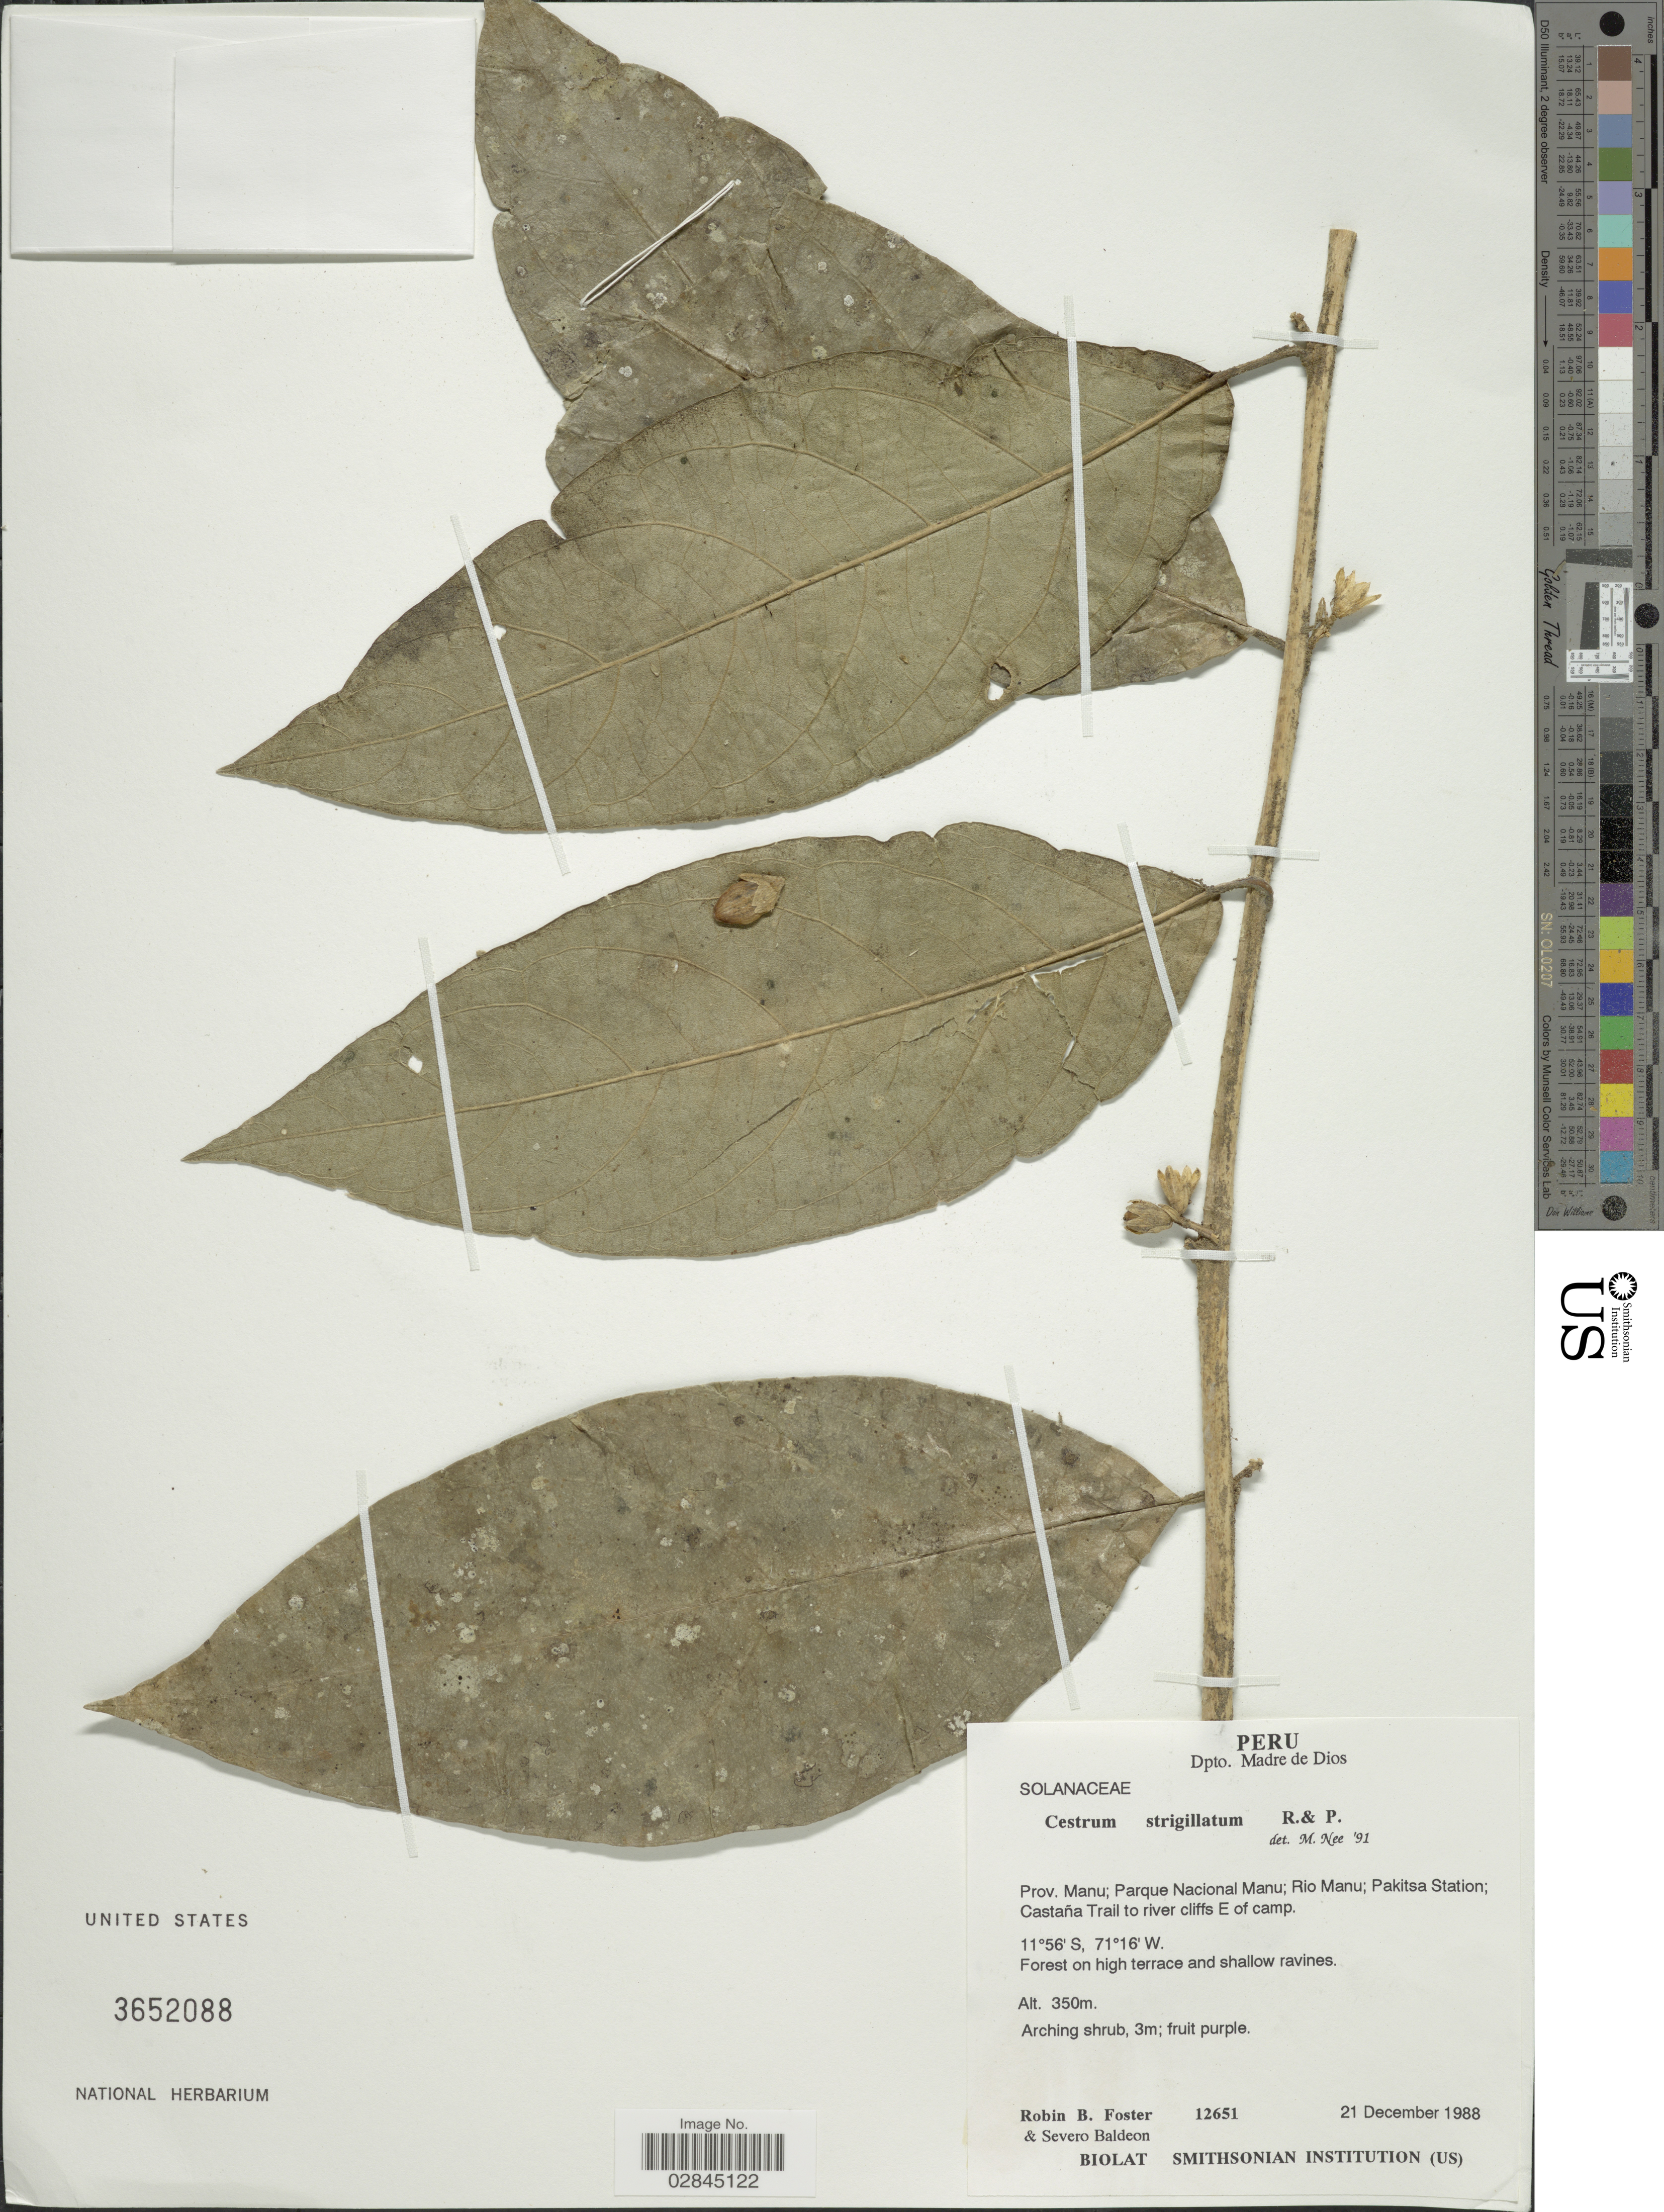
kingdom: Plantae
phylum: Tracheophyta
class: Magnoliopsida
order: Solanales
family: Solanaceae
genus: Cestrum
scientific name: Cestrum strigilatum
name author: Ruiz & Pav.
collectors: R. B. Foster & S. Baldeon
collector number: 12651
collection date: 1988-12-21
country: Peru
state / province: Madre de Dios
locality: Dpto. Madre de Dios. Prov. Manu; Parque Nacional Manu; Rio Manu; Pakitsa Station; Castaña Trail to river cliffs E of camp.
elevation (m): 350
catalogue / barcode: US 3652088